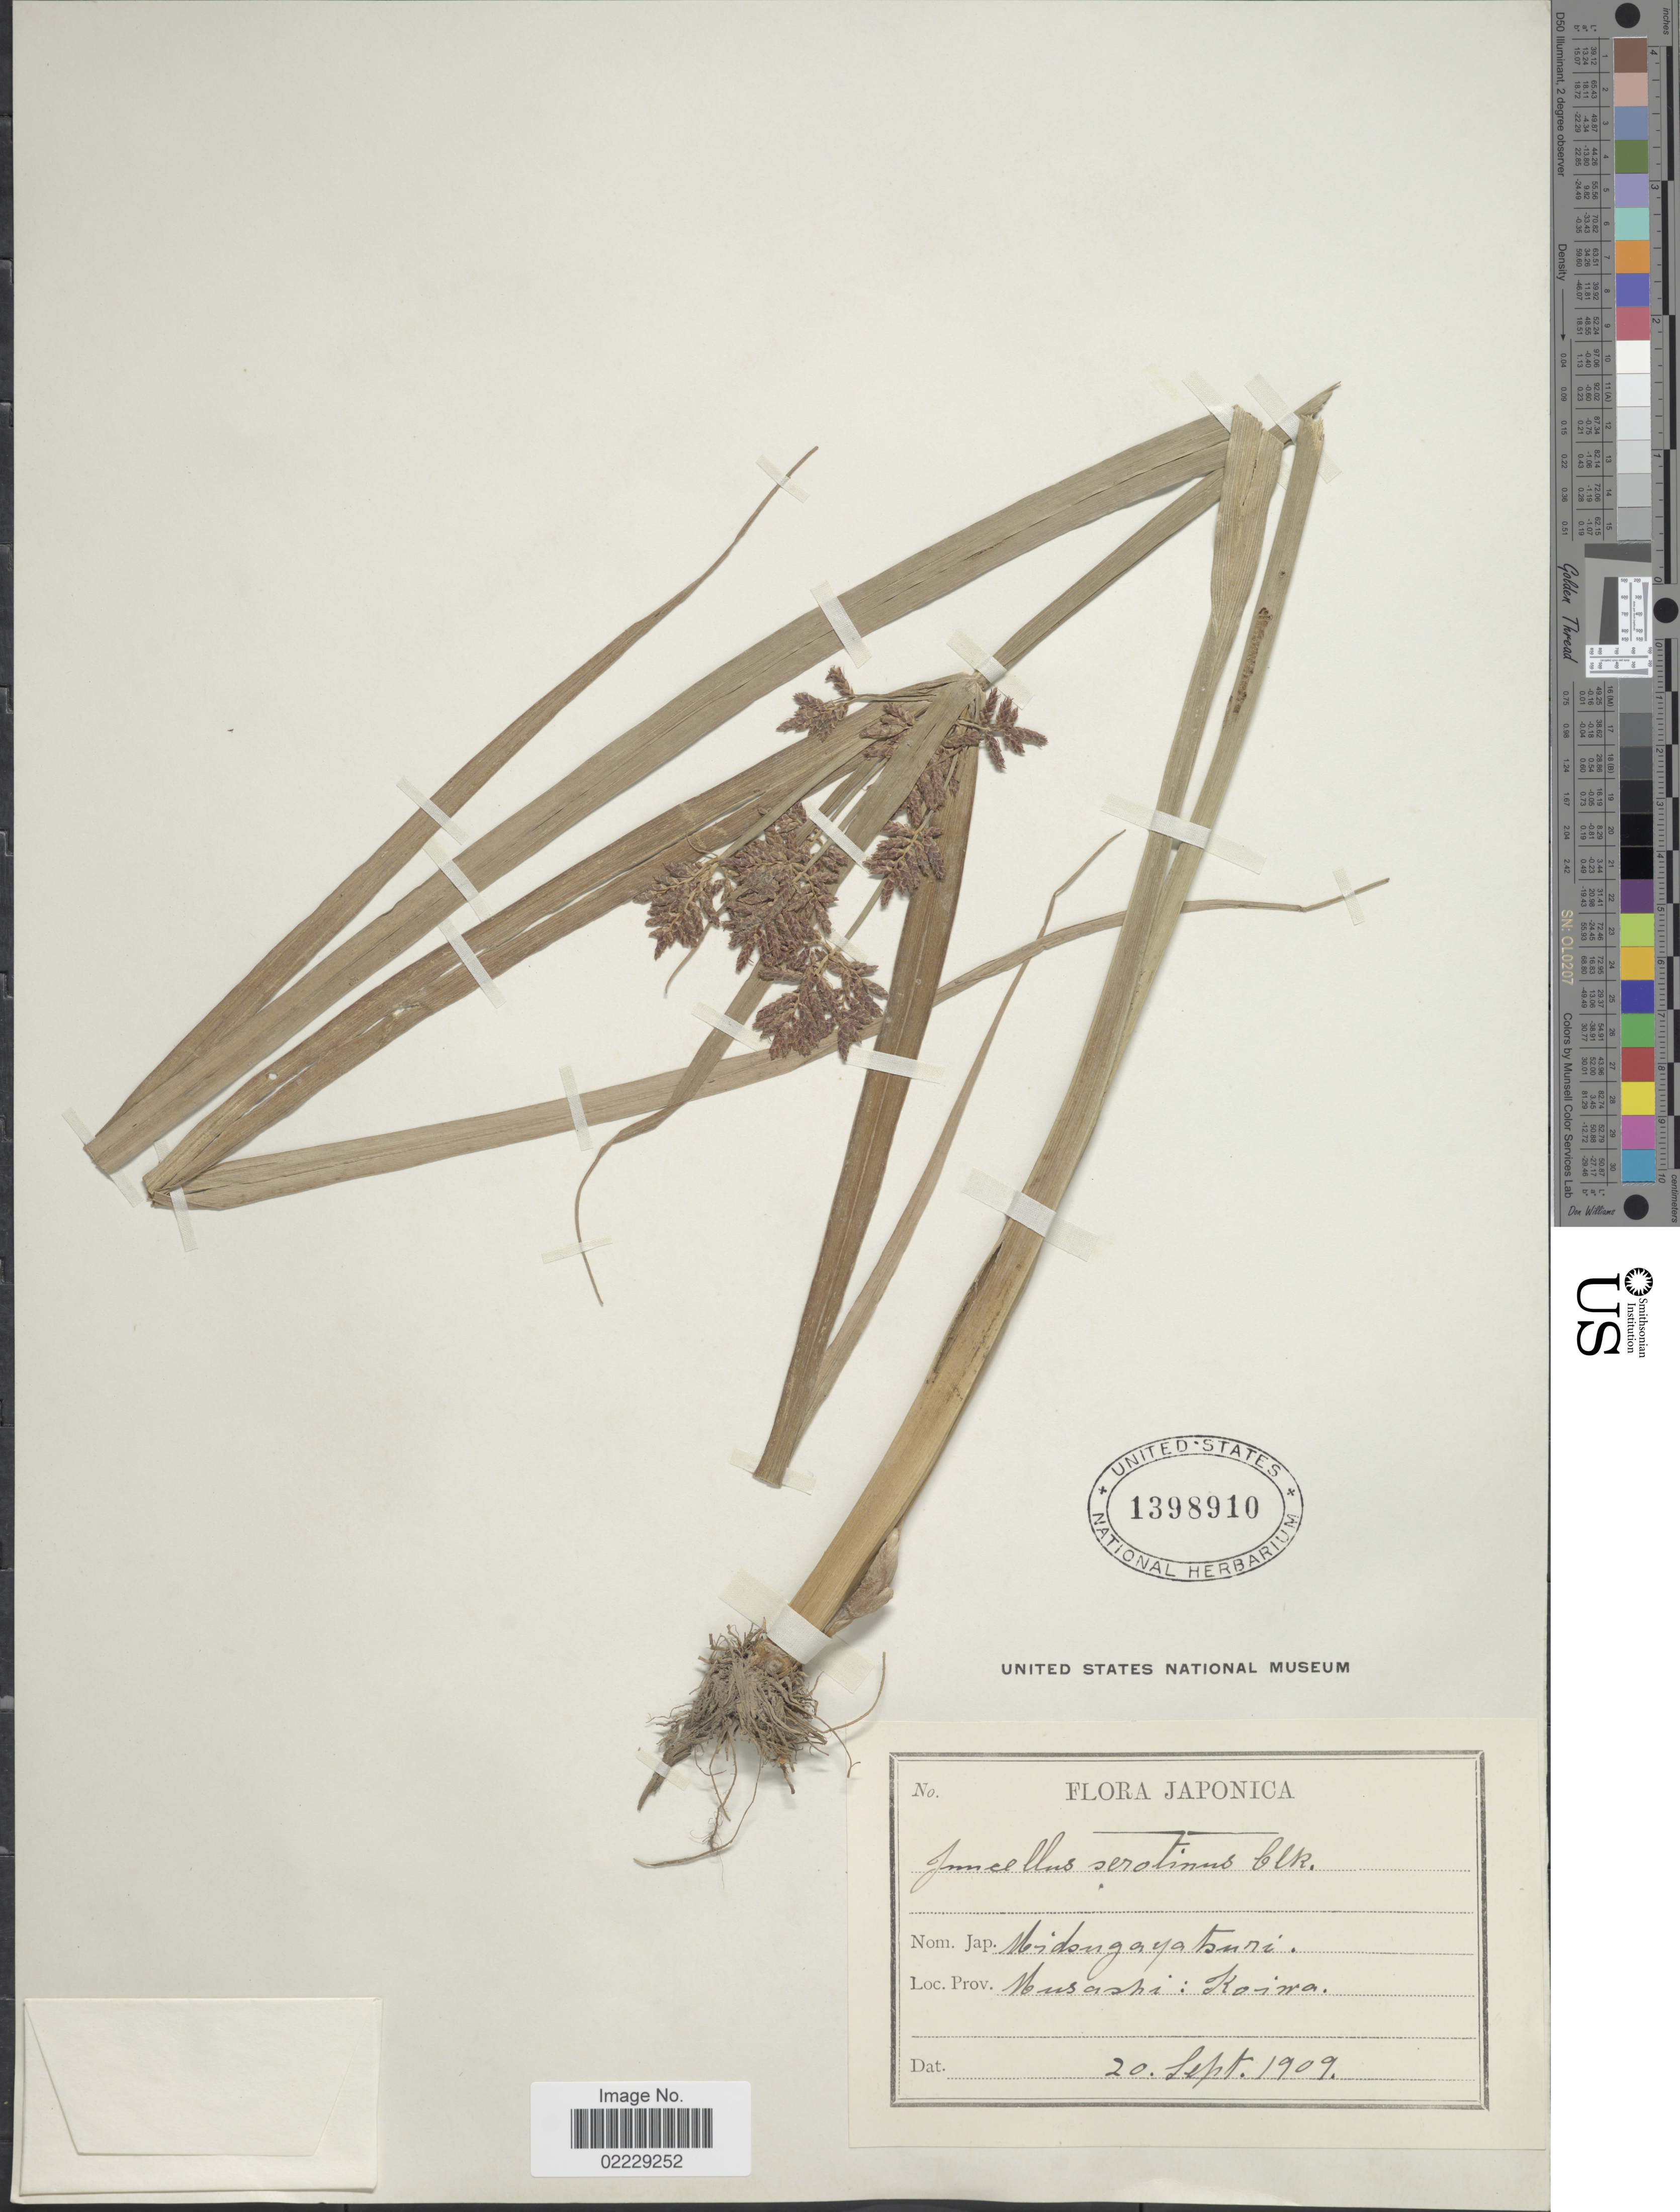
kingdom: Plantae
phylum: Tracheophyta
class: Liliopsida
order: Poales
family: Cyperaceae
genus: Cyperus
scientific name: Cyperus serotinus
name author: Rottb.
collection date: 1909-09-20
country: Japan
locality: Japonica, Prov. Musashi: Koiwa.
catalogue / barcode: US 1398910